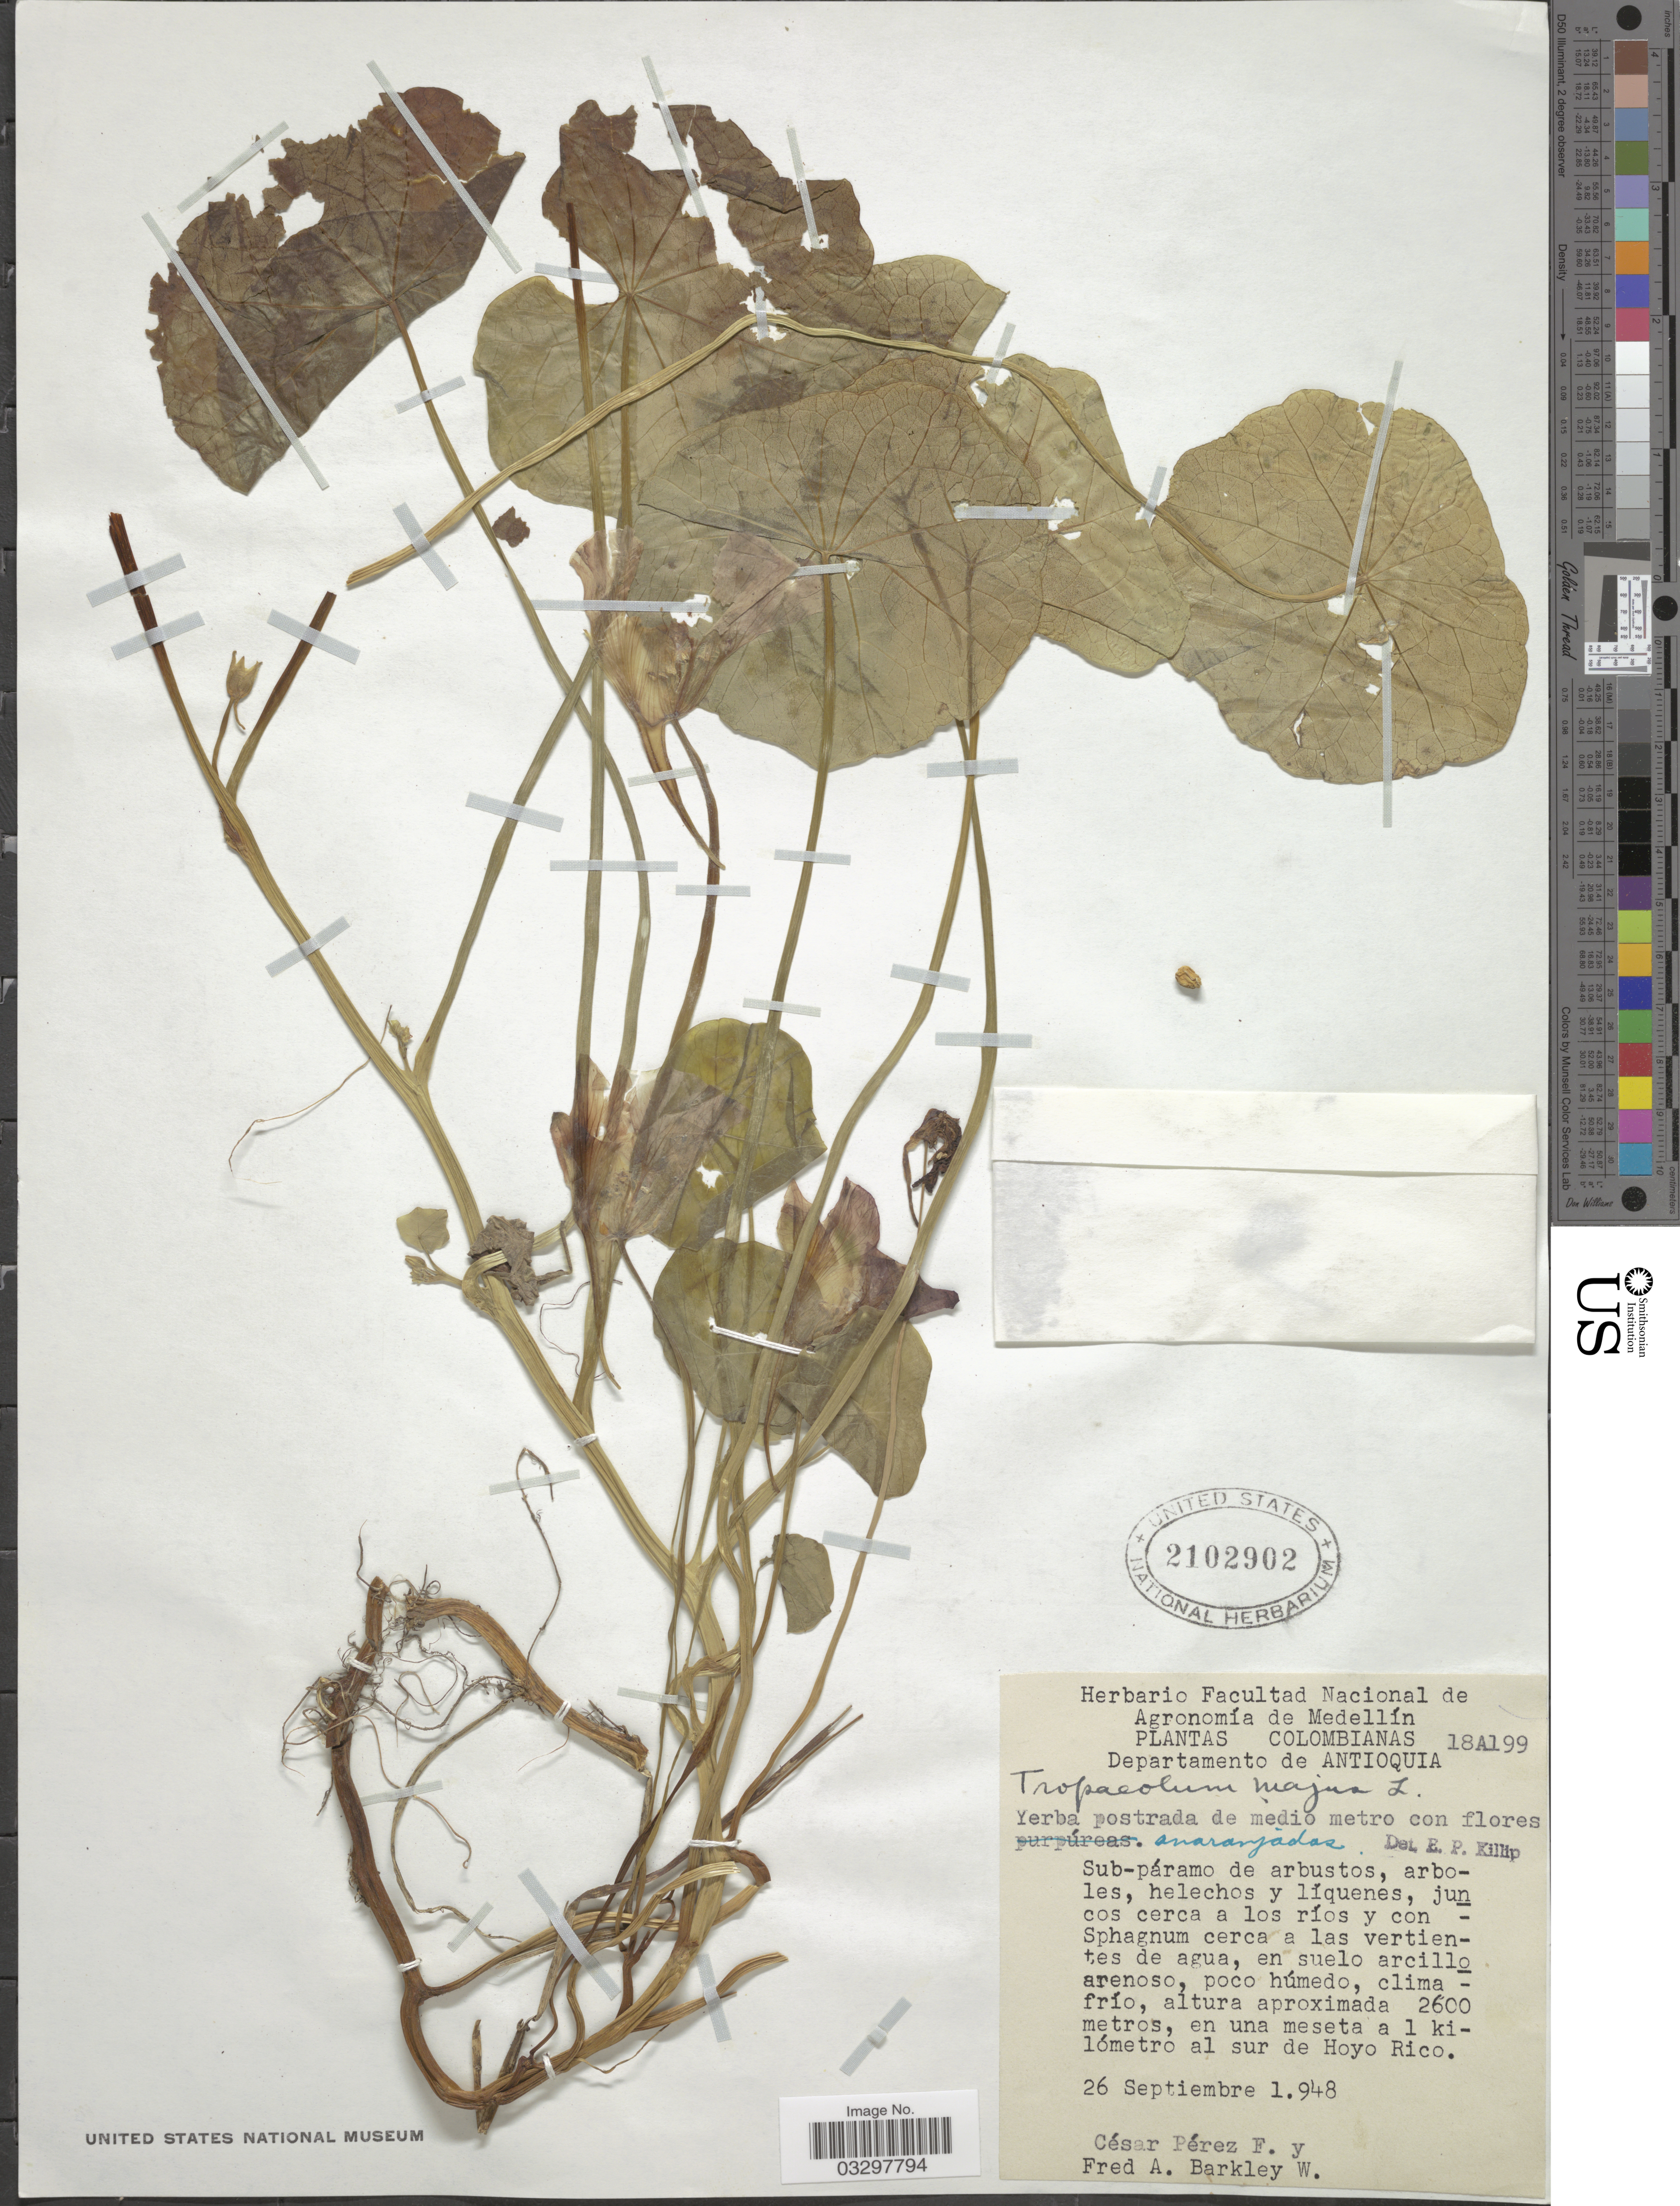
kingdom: Plantae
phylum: Tracheophyta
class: Magnoliopsida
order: Brassicales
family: Tropaeolaceae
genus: Tropaeolum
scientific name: Tropaeolum majus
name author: L.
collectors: C. Perez F. & F. Barkley W.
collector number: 18A199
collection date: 1948-09-26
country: Colombia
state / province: Antioquia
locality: Departamento de Antioquia, en una meseta a 1 kilómetro al sur de Hoyo Rico.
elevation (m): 2600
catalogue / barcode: US 2102902